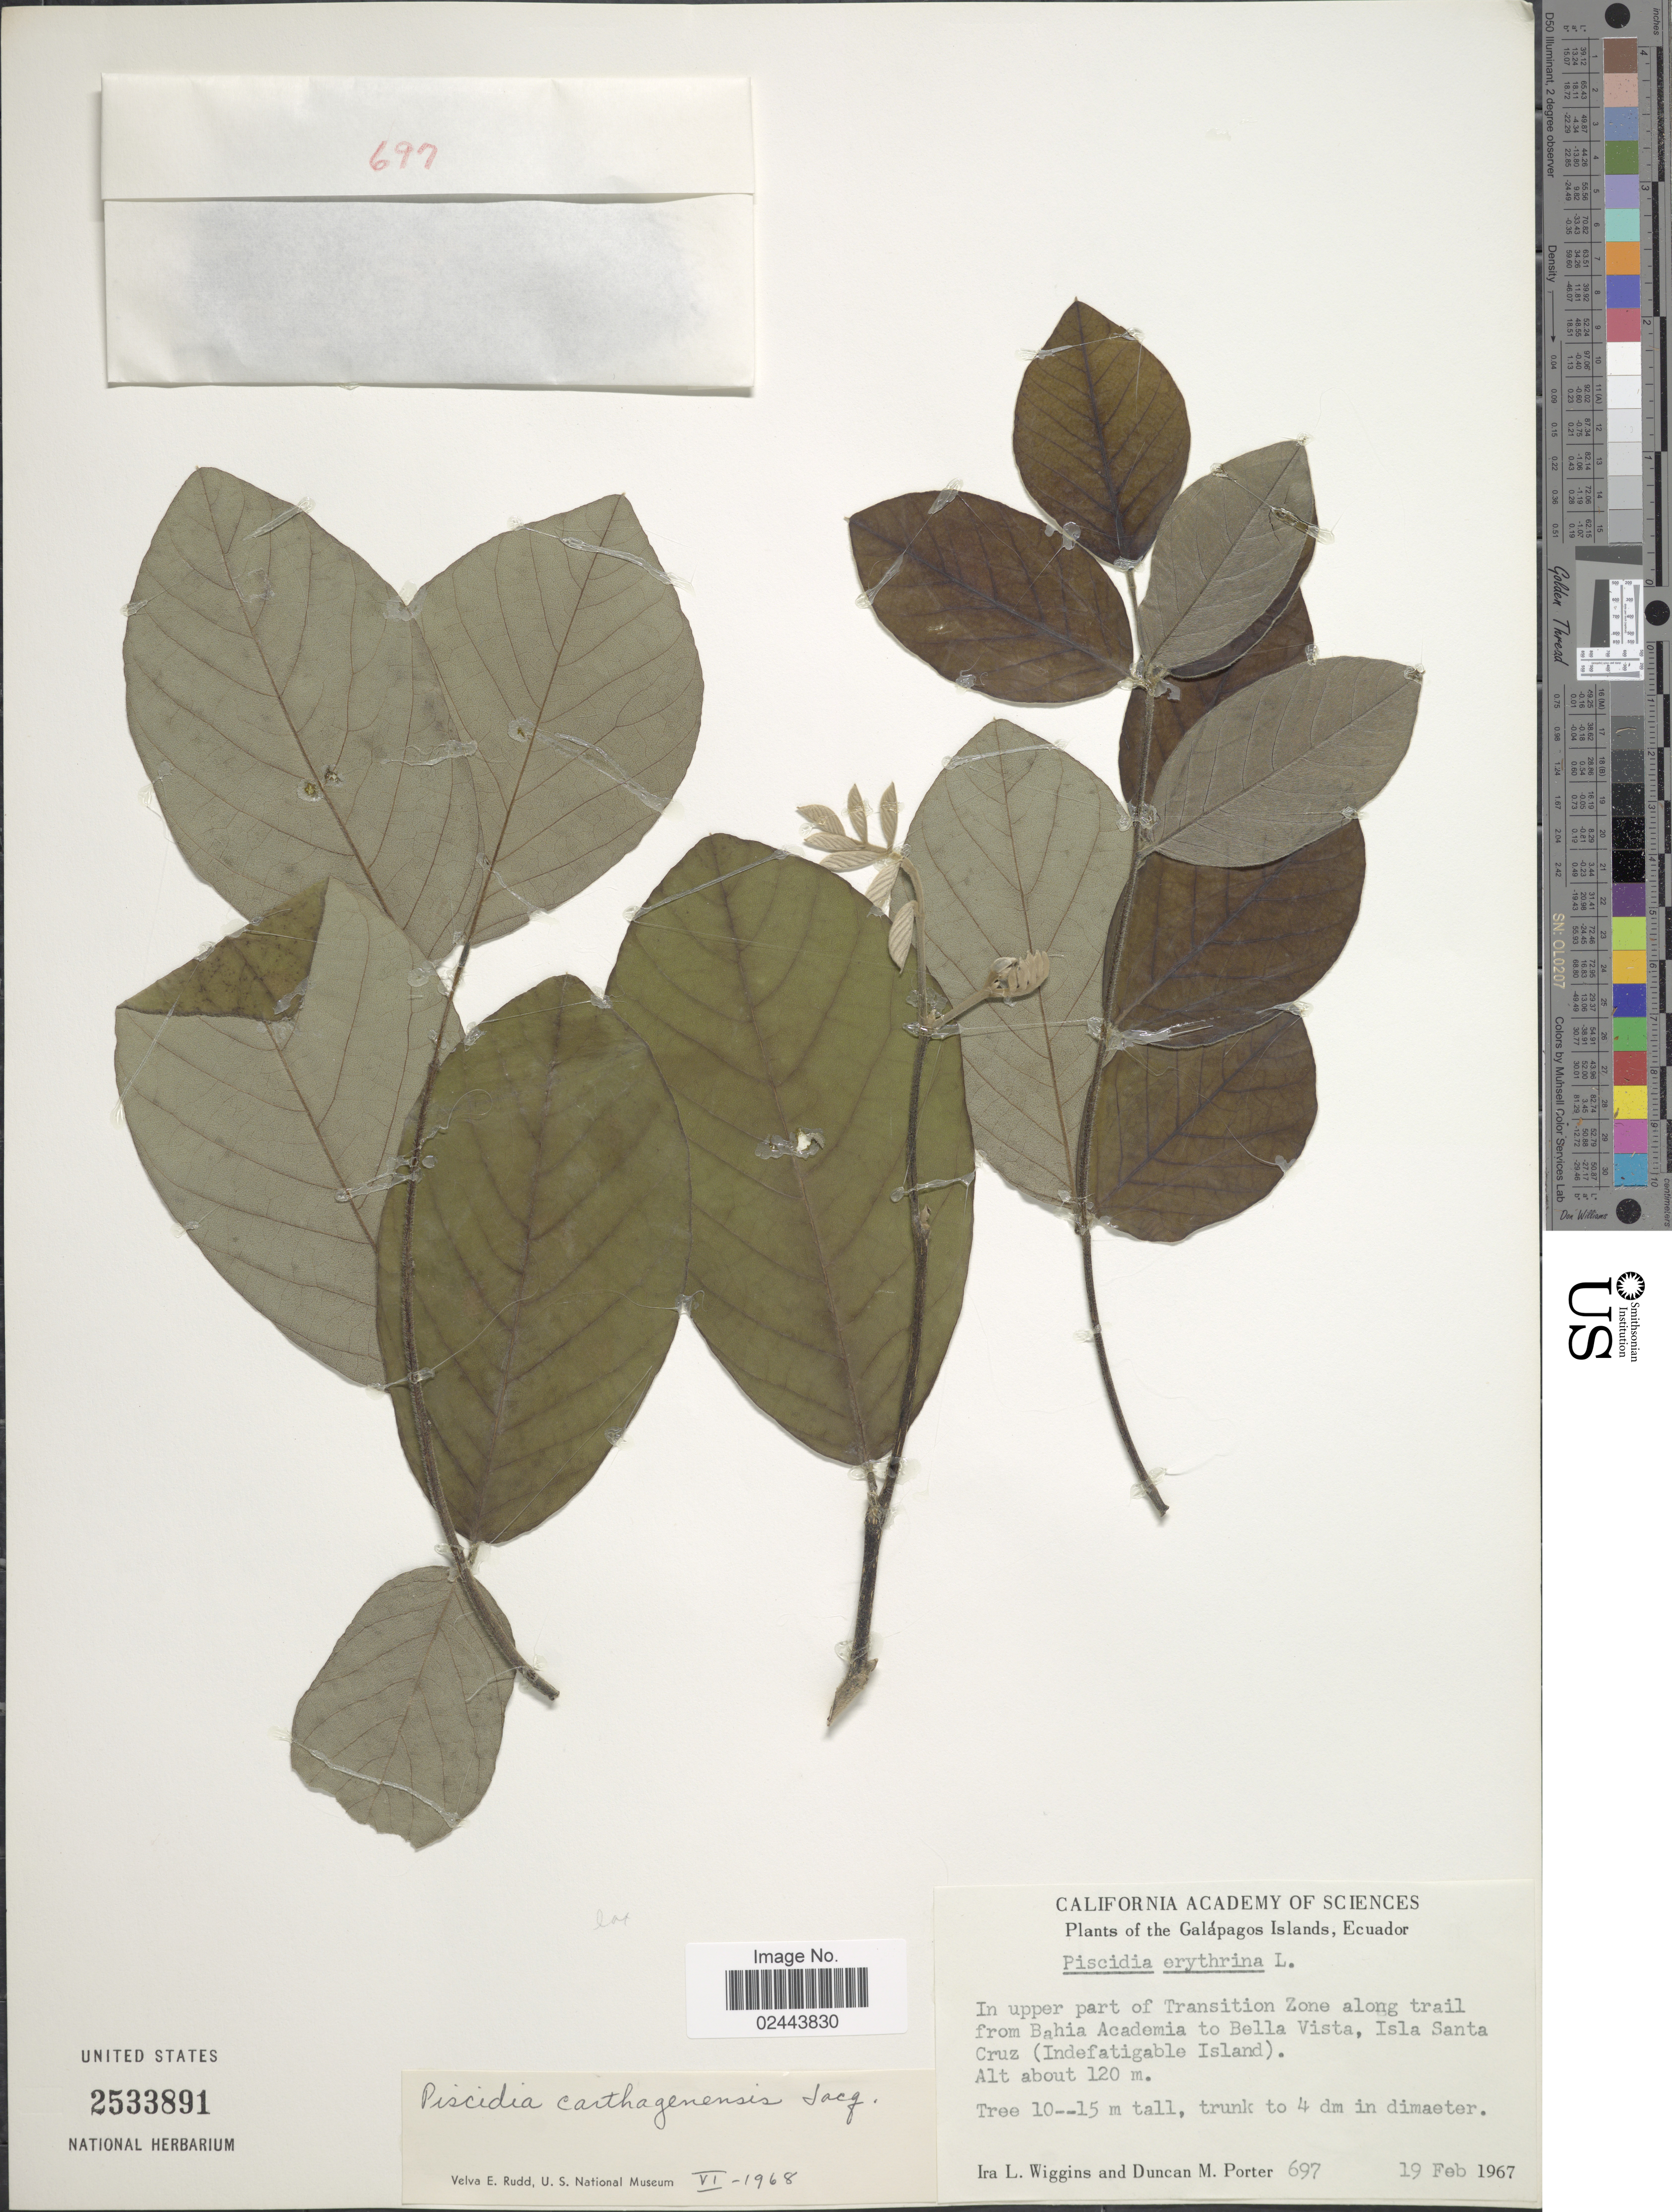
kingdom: Plantae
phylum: Tracheophyta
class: Magnoliopsida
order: Fabales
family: Fabaceae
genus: Piscidia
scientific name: Piscidia carthagenensis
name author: Jacq.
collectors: I. L. Wiggins & D. Porter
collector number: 697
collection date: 1967-02-19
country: Ecuador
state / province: Colón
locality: The Galapagos Islands, in upper part of Transition Zone along trail fom Bahia Academia to Bella Vista, Isla Santa Cruz (Indefatigable Island).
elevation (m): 120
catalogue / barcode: US 2533891